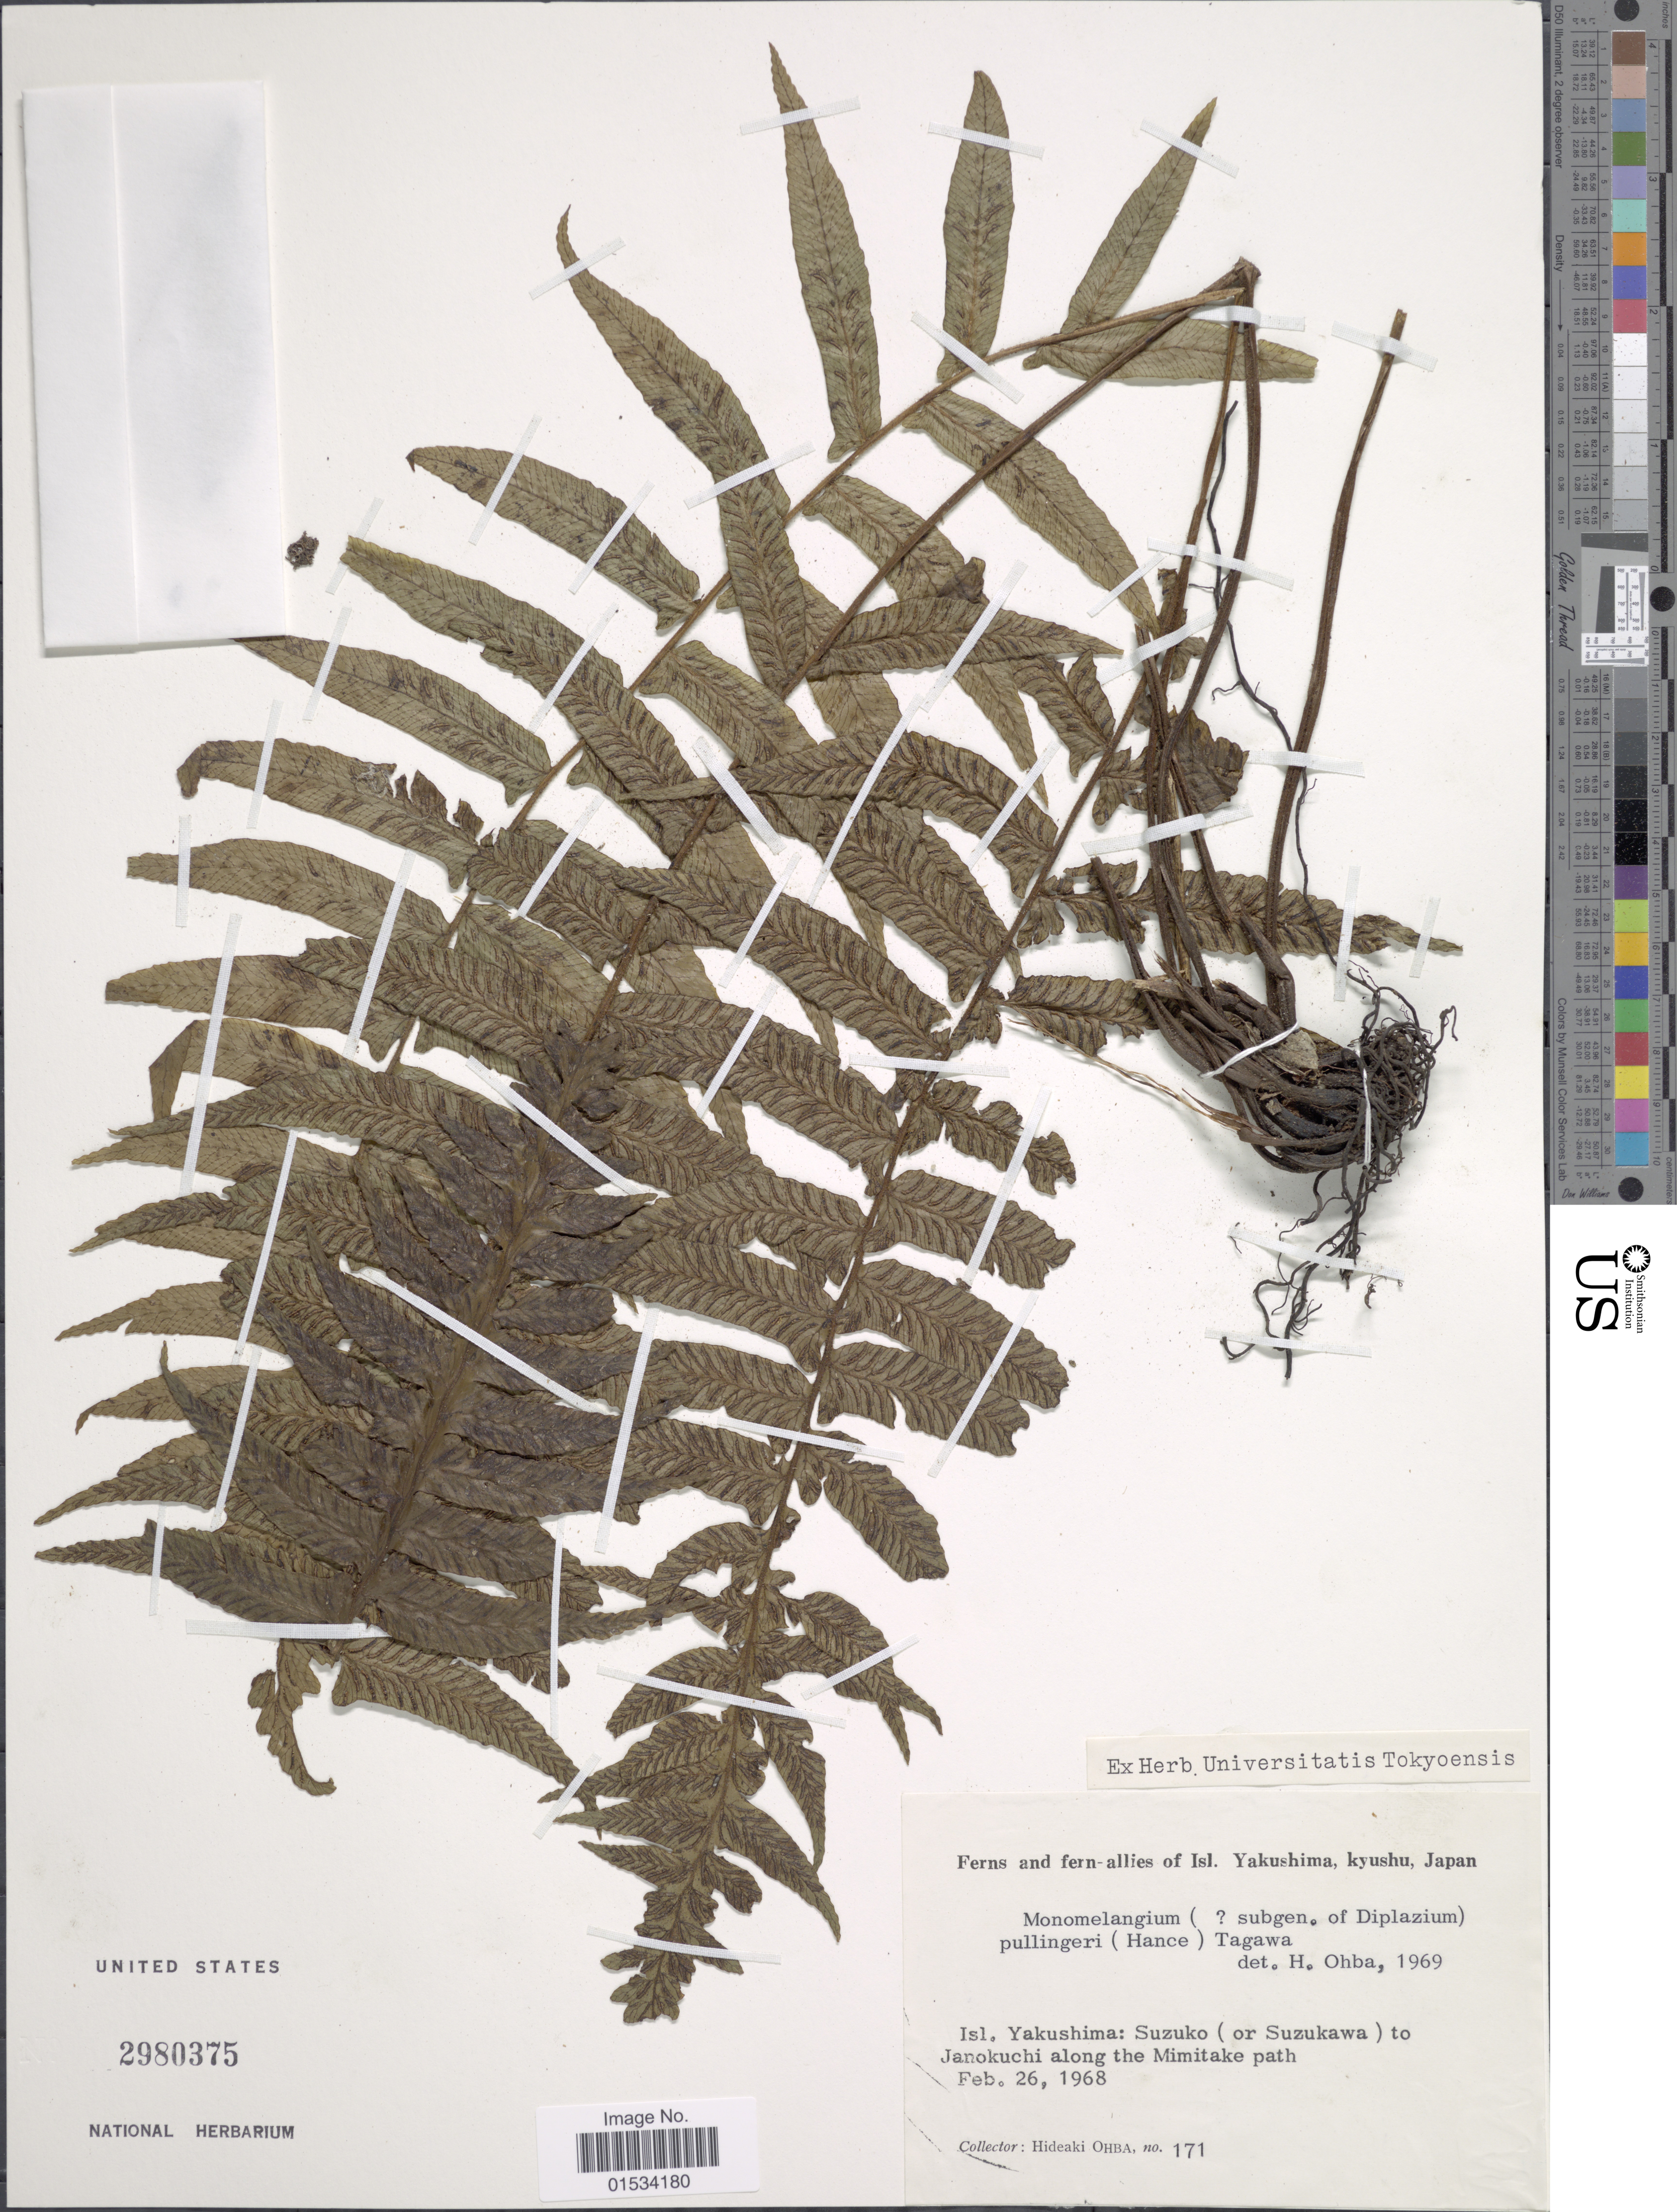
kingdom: Plantae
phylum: Tracheophyta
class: Polypodiopsida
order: Polypodiales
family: Athyriaceae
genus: Diplazium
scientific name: Diplazium pullingeri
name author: (Baker) J. Sm.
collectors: H. Ohba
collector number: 171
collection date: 1968-02-26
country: Japan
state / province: Kagosima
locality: Isl. Yakushima: Suzuko (or Suzukawa) to Janokuchi along the Mimitake path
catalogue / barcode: US 2980375